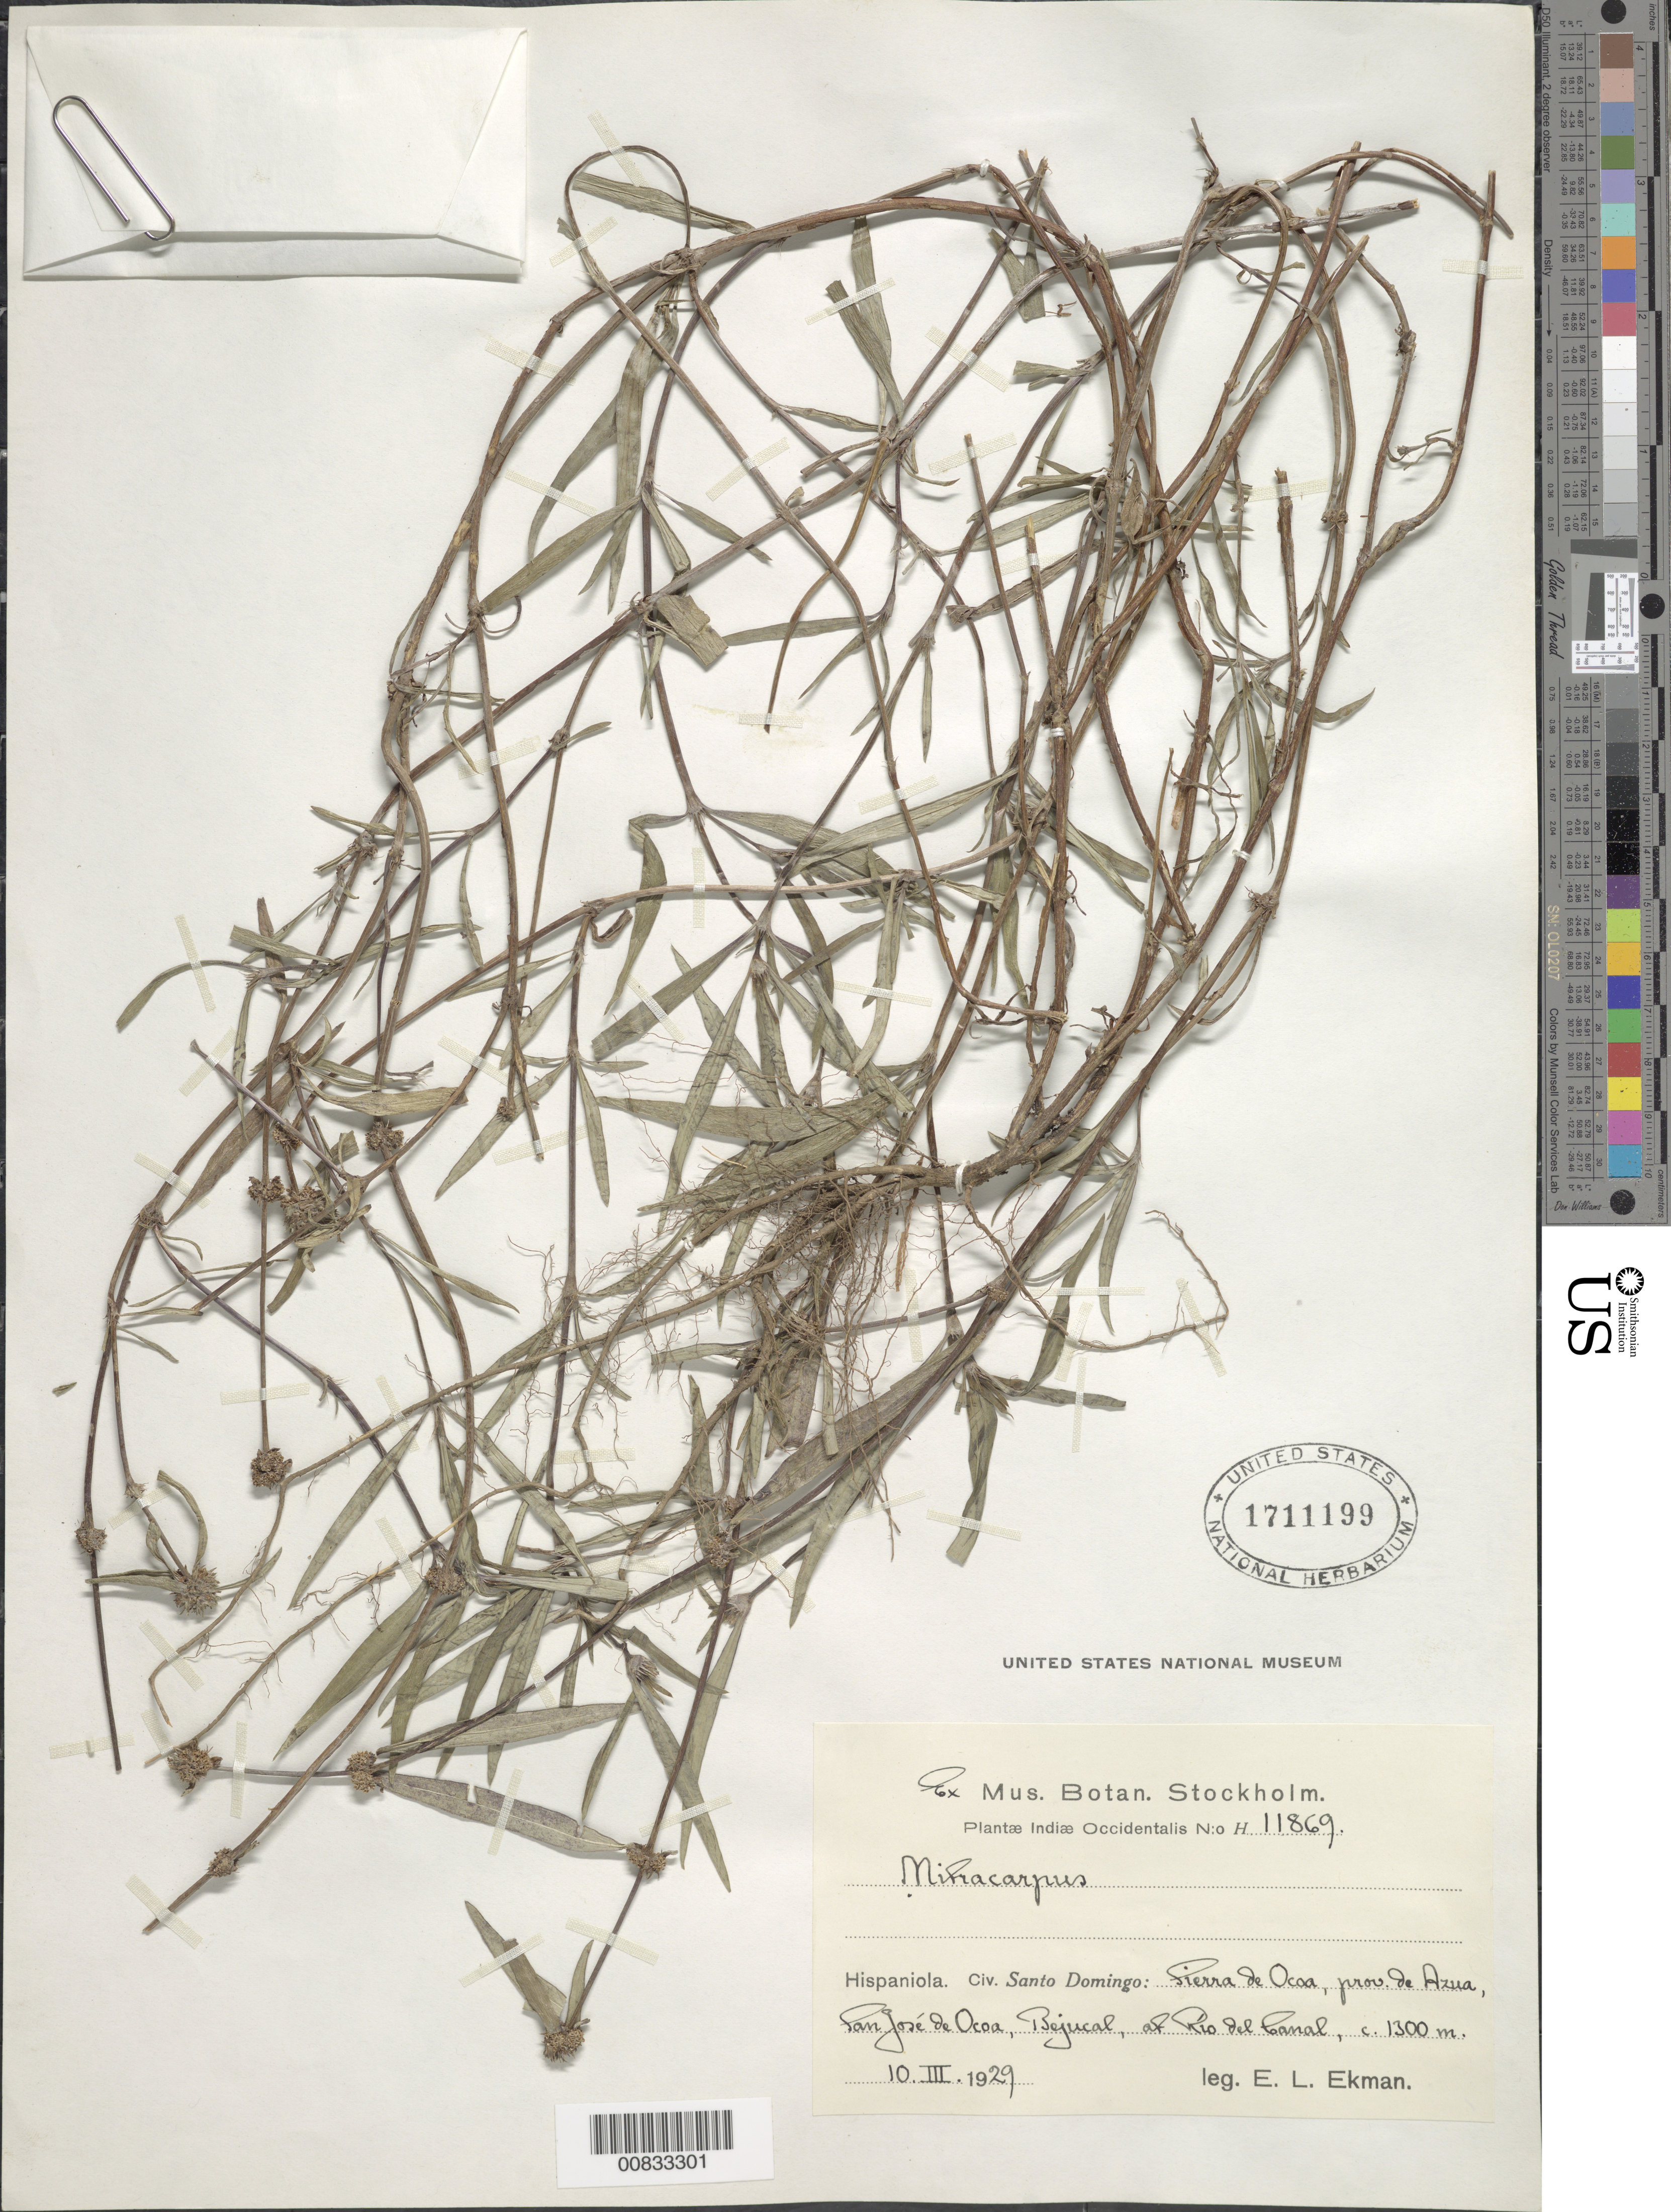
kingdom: Plantae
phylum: Tracheophyta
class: Magnoliopsida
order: Gentianales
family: Rubiaceae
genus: Mitracarpus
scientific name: Mitracarpus brachystigma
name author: Urb.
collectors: E. L. Ekman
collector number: H 11869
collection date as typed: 10 Mar 1929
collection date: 1929-03-10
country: Dominican Republic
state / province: Azua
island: Hispaniola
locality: Sierra de Ocoa, San José de Ocoa, Bejucal, Río del Canal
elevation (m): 1300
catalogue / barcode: US 1711199